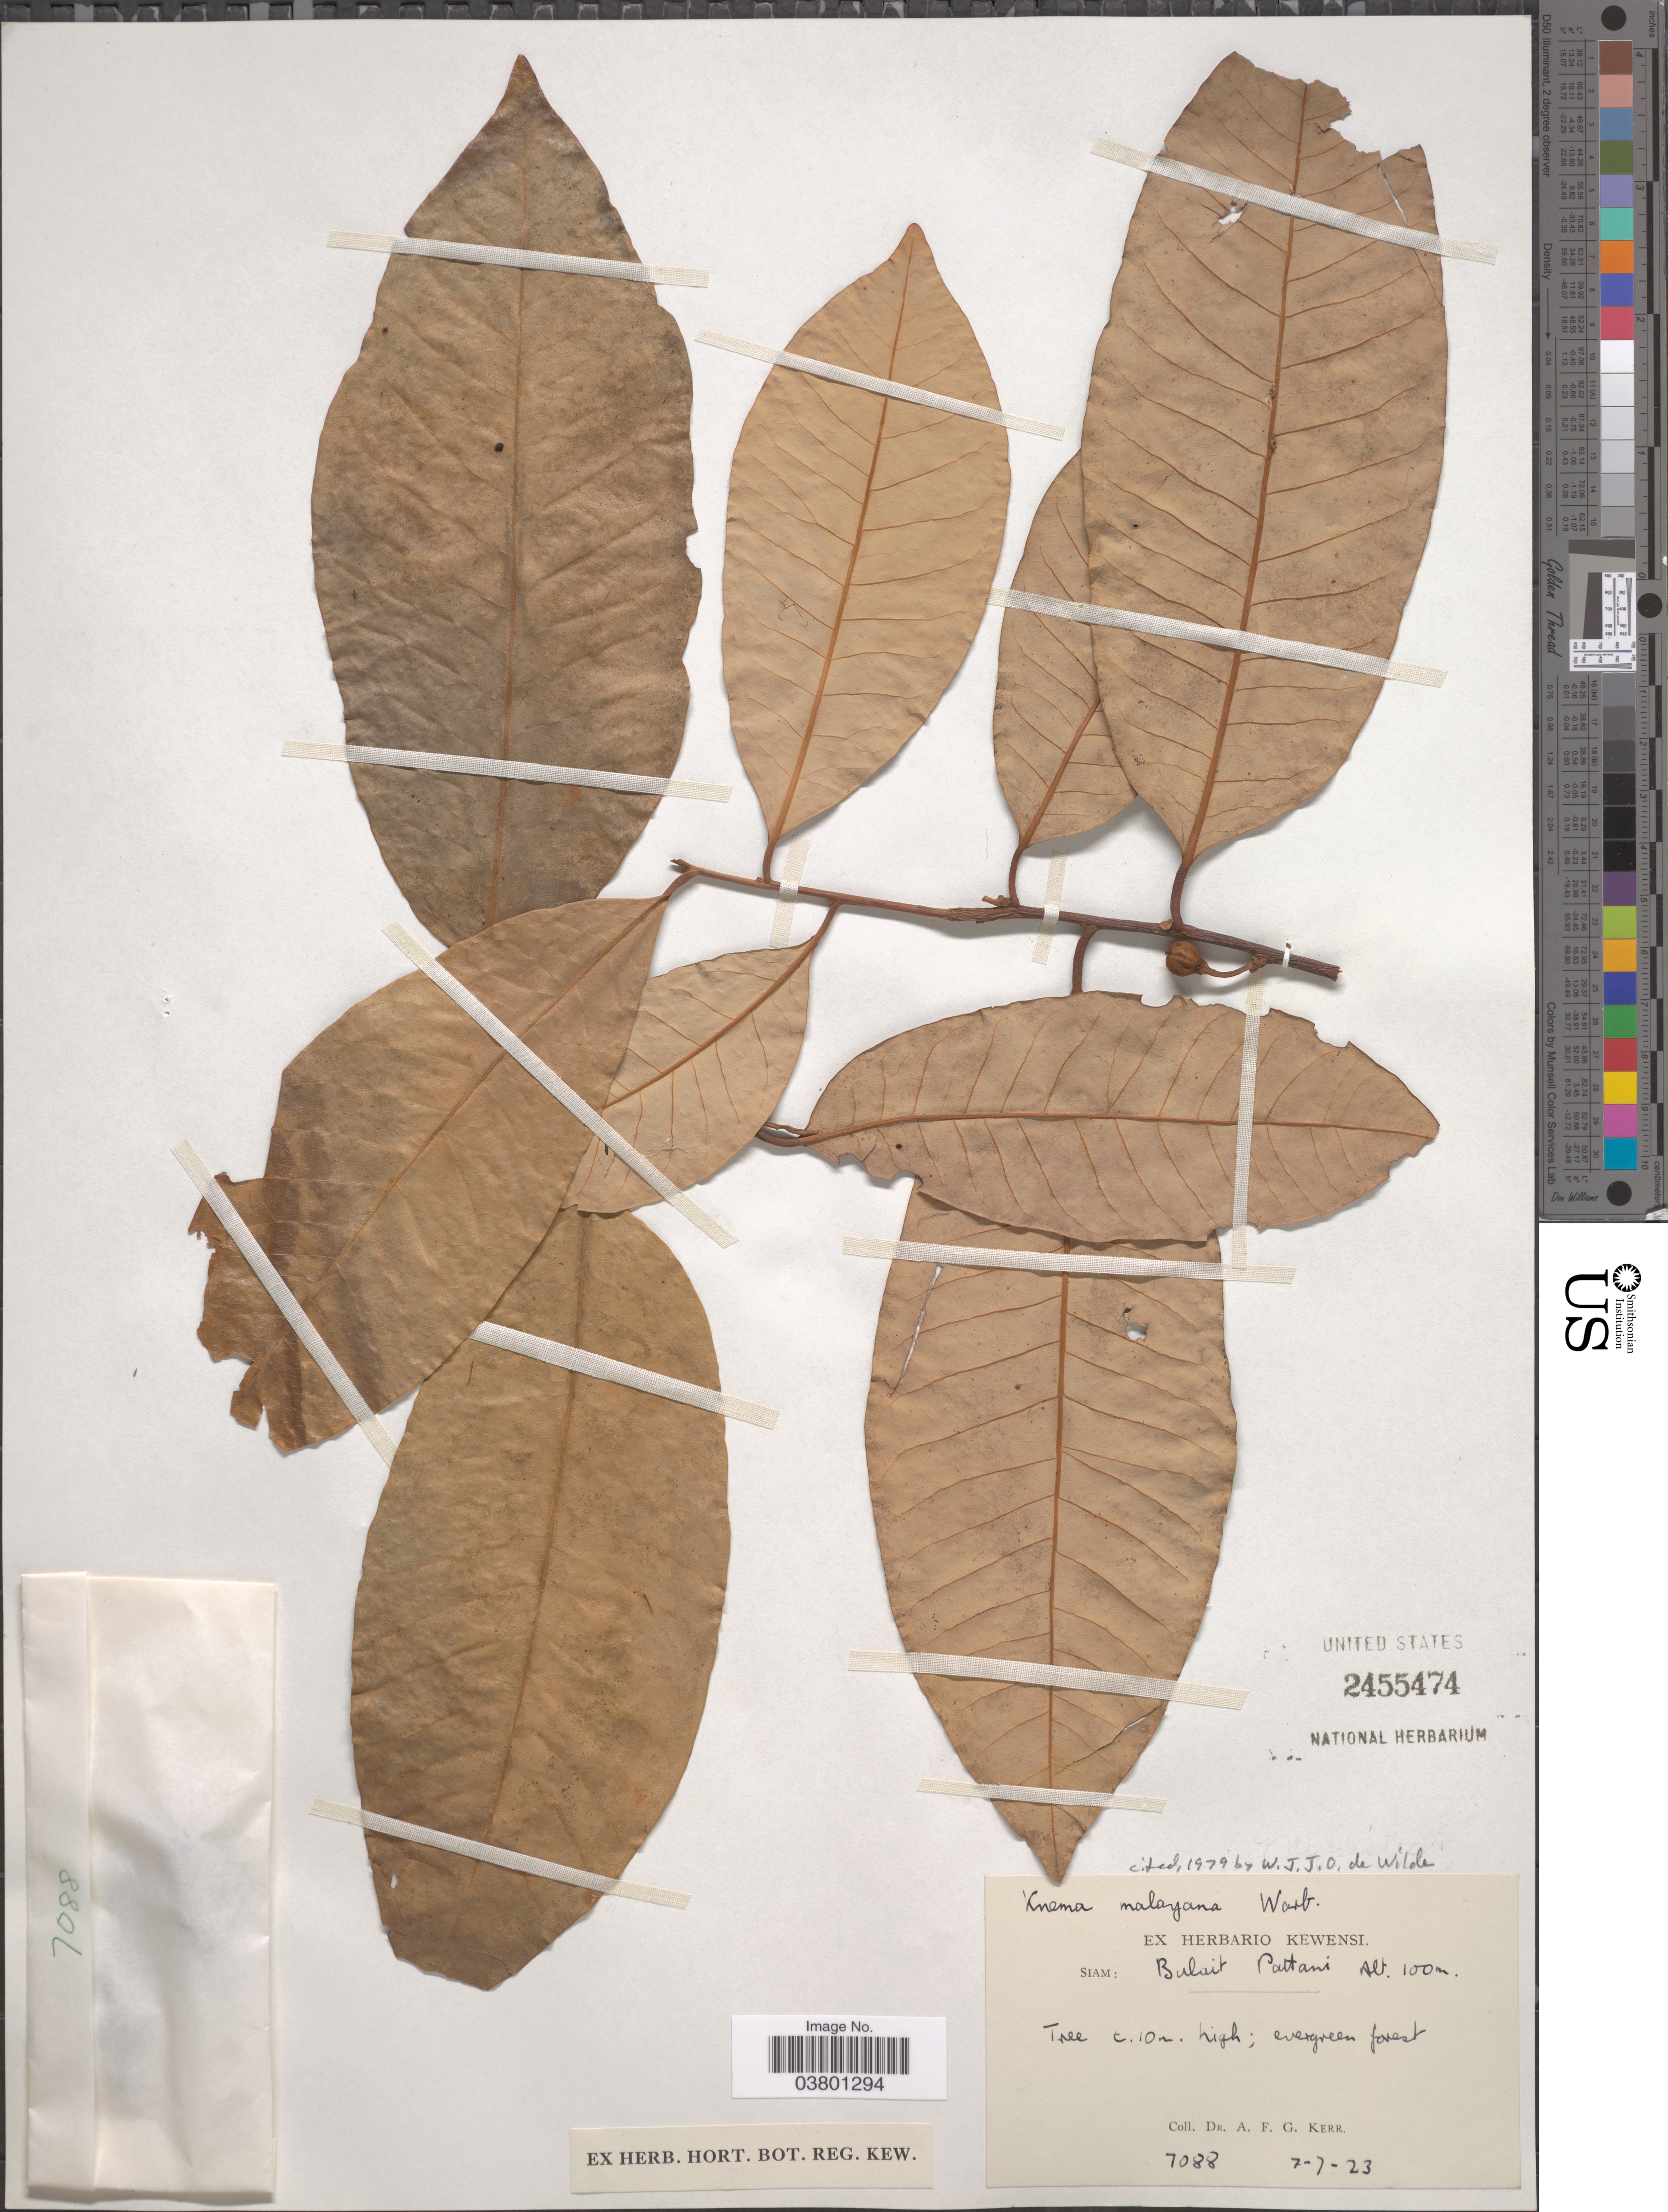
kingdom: Plantae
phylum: Tracheophyta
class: Magnoliopsida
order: Magnoliales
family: Myristicaceae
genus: Knema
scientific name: Knema malayana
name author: Warb.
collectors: A. F. G. Kerr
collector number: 7088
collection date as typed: Transcribed d/m/y: 7/7/23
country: Thailand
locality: Siam: Bulait Pattani.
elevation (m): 100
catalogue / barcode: US 2455474